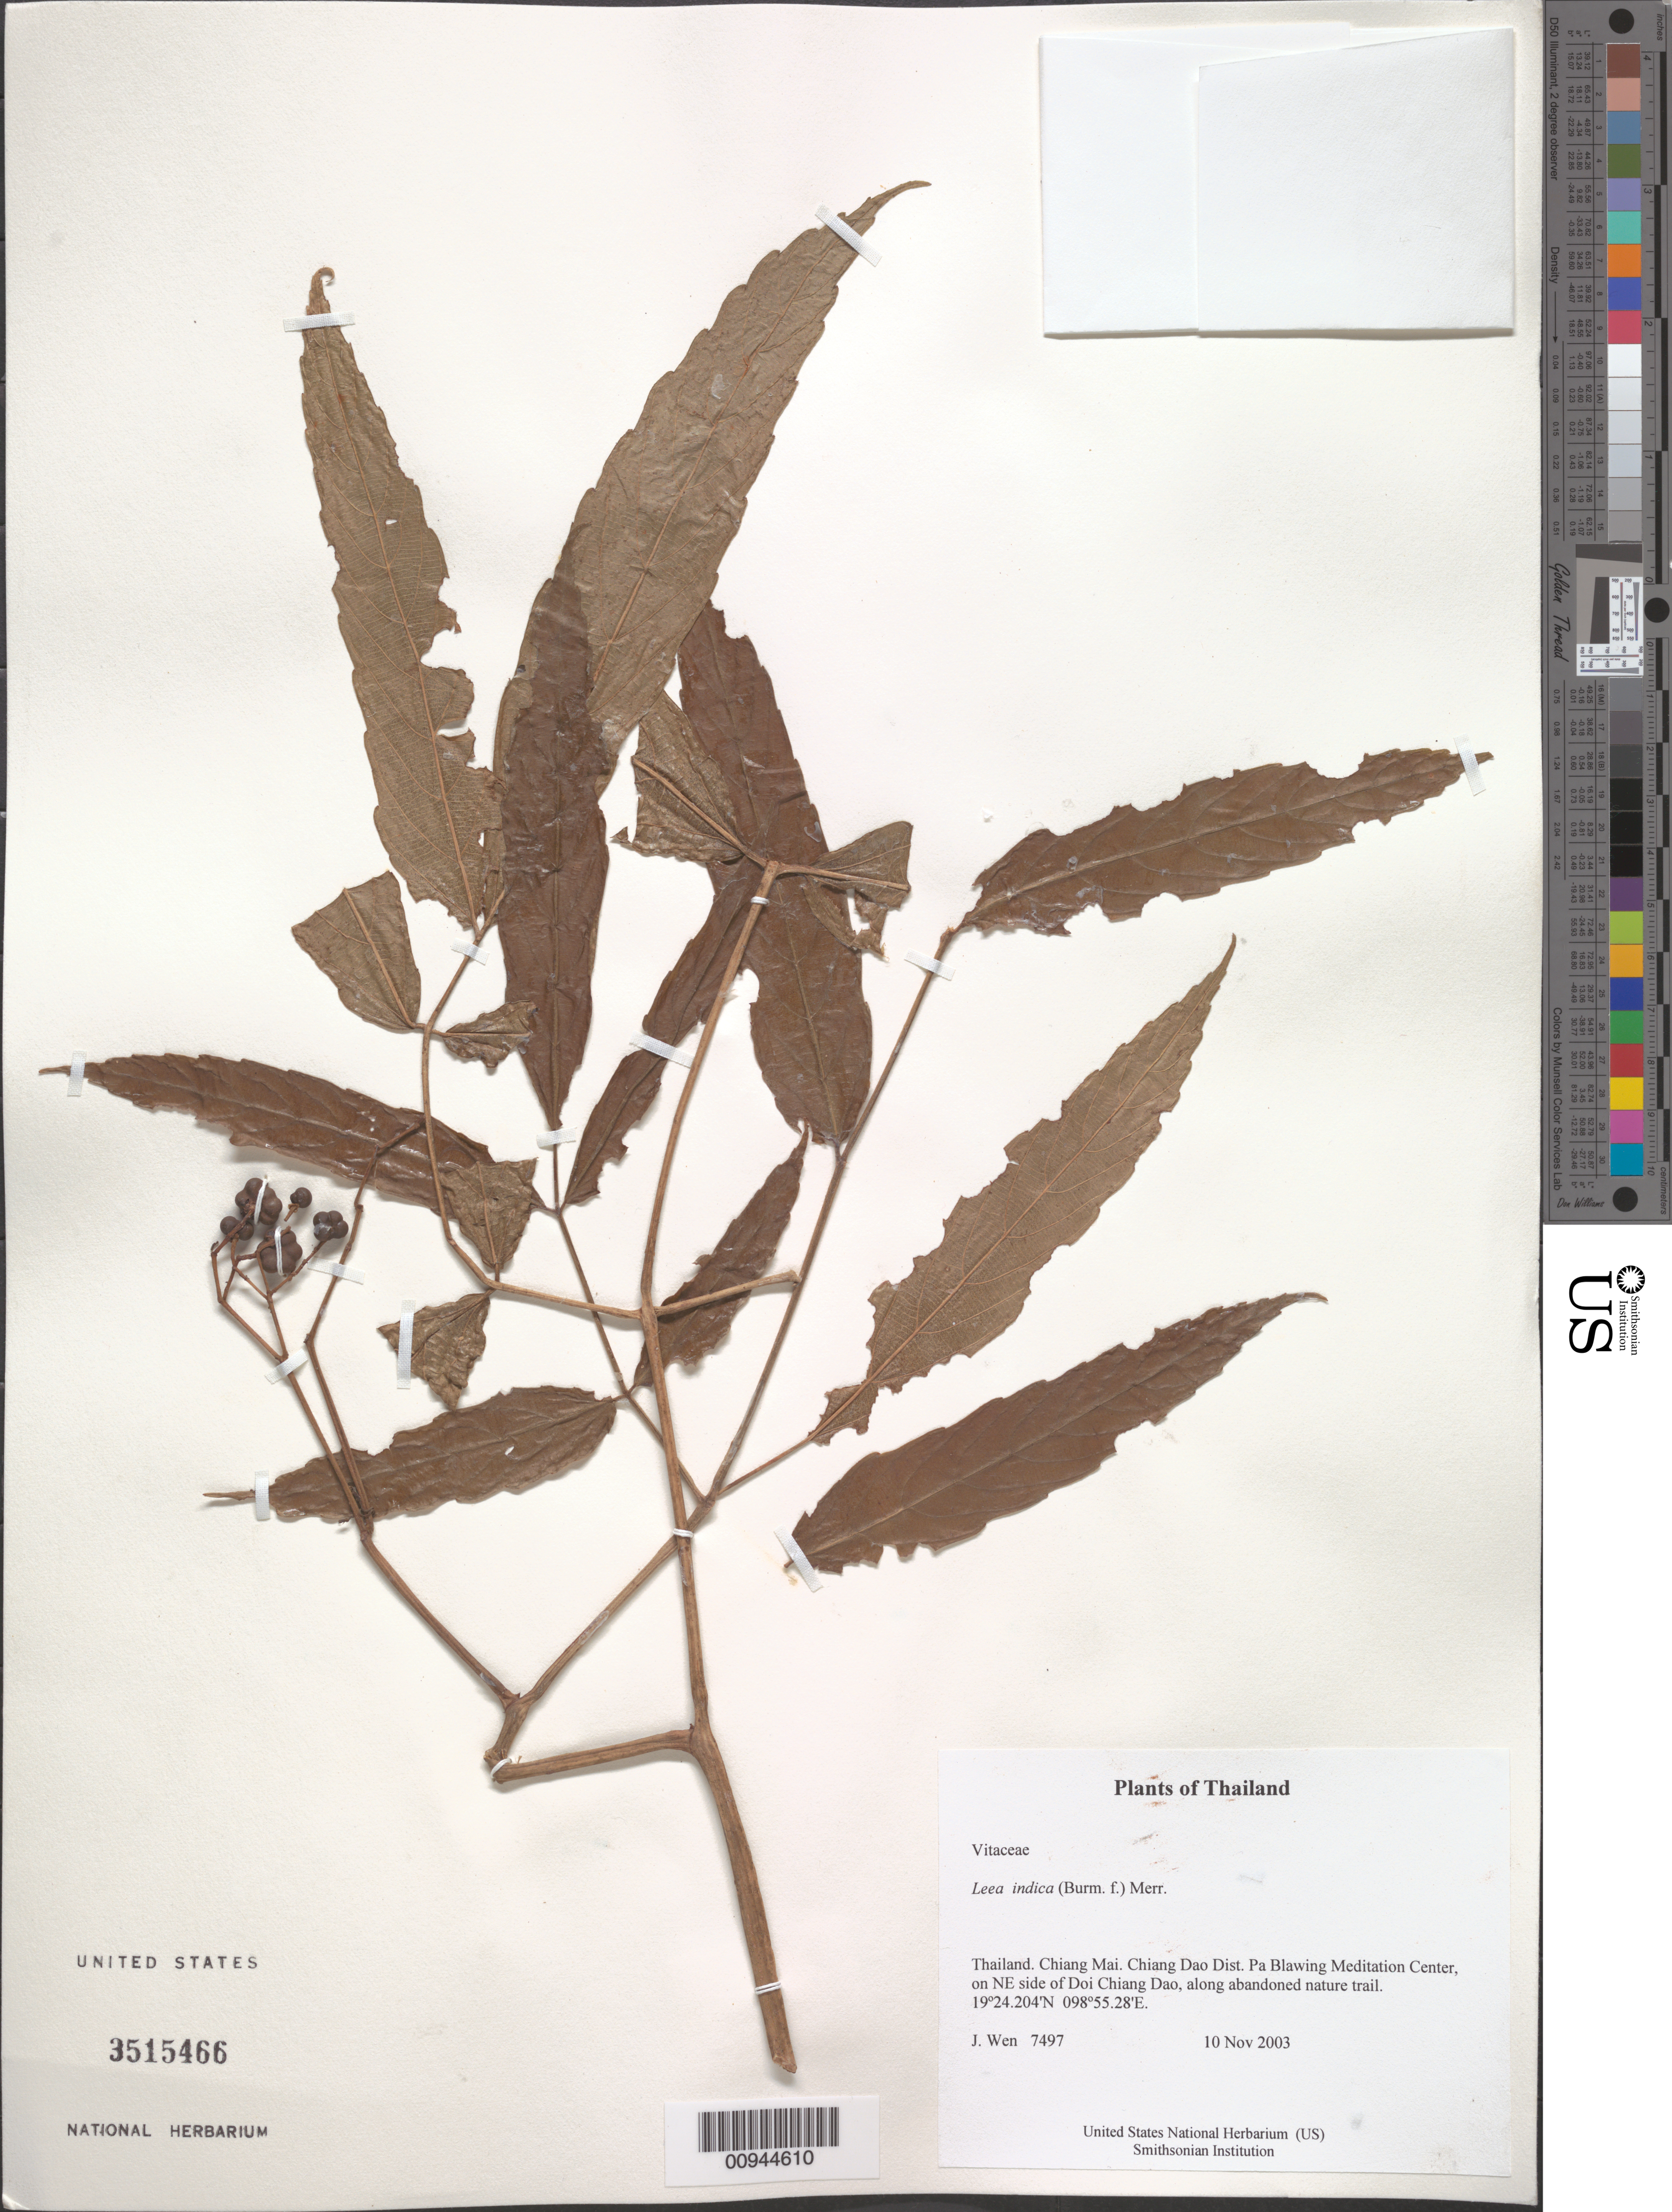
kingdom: Plantae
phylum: Tracheophyta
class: Magnoliopsida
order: Vitales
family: Vitaceae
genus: Leea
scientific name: Leea indica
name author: (Burm. f.) Merr.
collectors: J. Wen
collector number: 7497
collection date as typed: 10 Nov 2003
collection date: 2003-11-10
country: Thailand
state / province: Chiang Mai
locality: Chiang Dao Dist. Pa Blawing Meditation Center, on NE side of Doi Chiang Dao, along abandoned nature trail.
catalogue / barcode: US 3515466